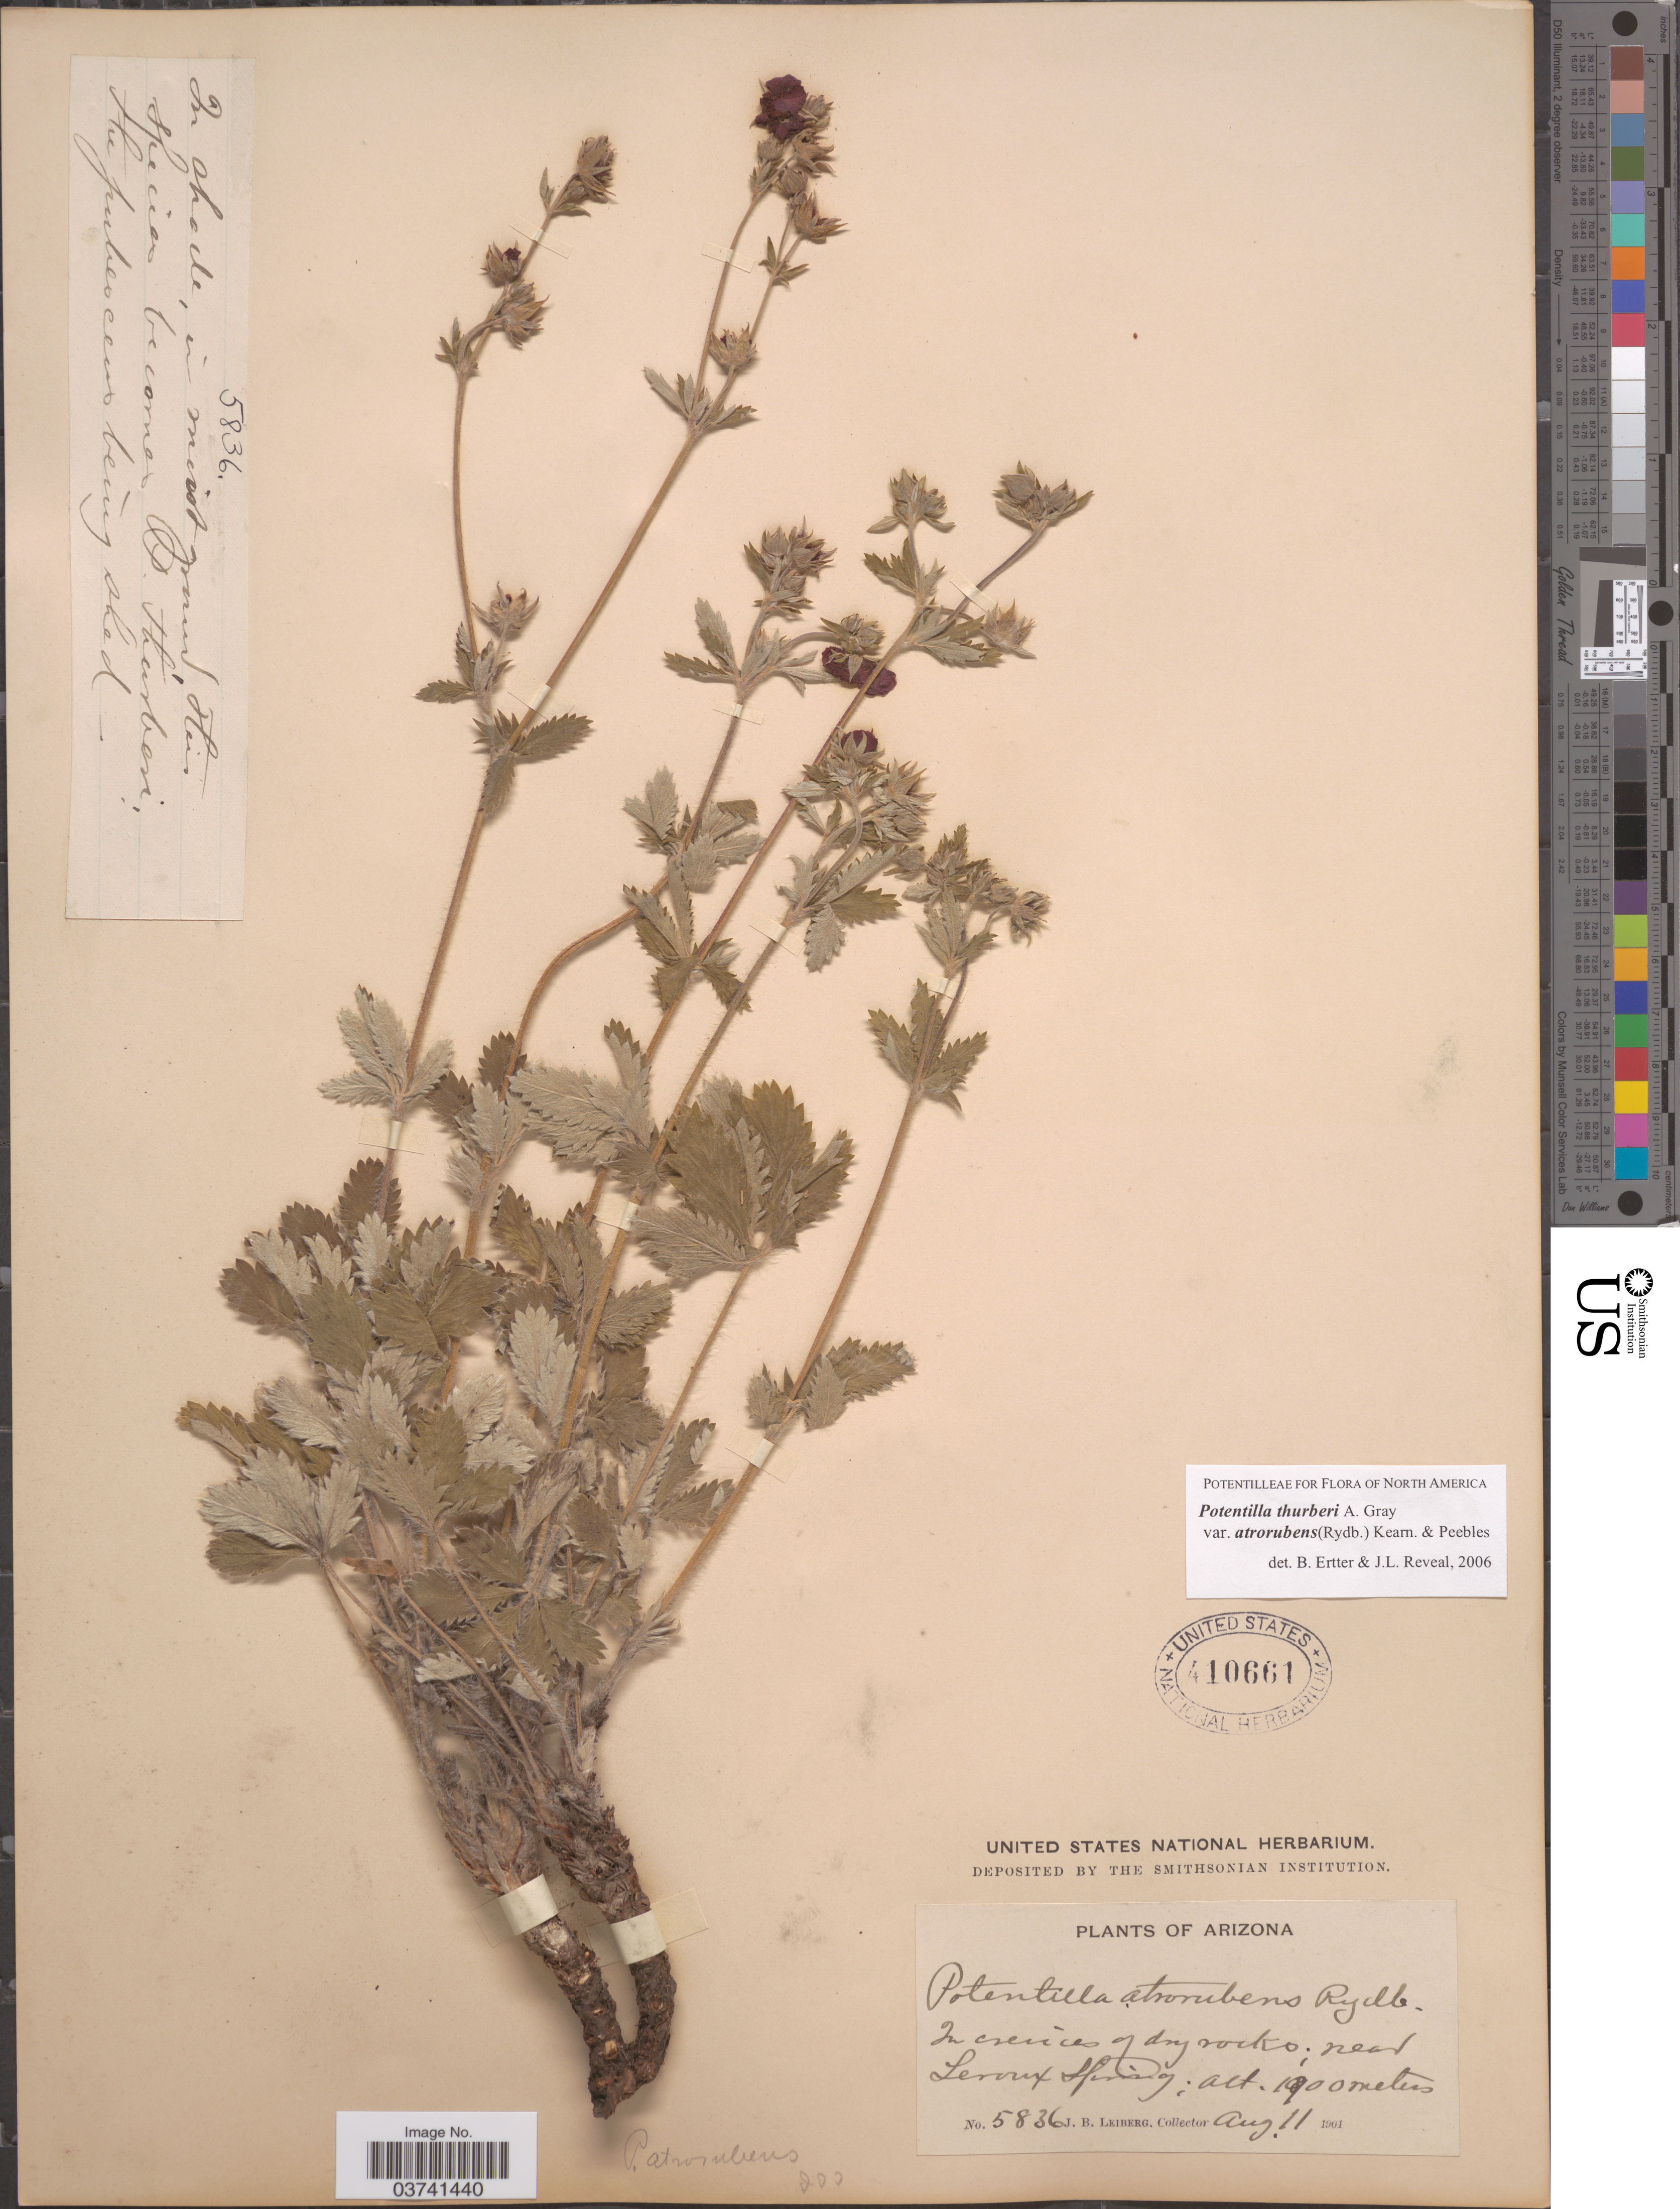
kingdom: Plantae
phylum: Tracheophyta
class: Magnoliopsida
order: Rosales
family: Rosaceae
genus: Potentilla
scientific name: Potentilla thurberi var. atrorubens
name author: A. Gray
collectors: J. B. Leiberg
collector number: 5836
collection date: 1901-08-11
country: United States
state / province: Arizona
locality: Near Leroux Spring.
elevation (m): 1900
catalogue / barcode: US 410661